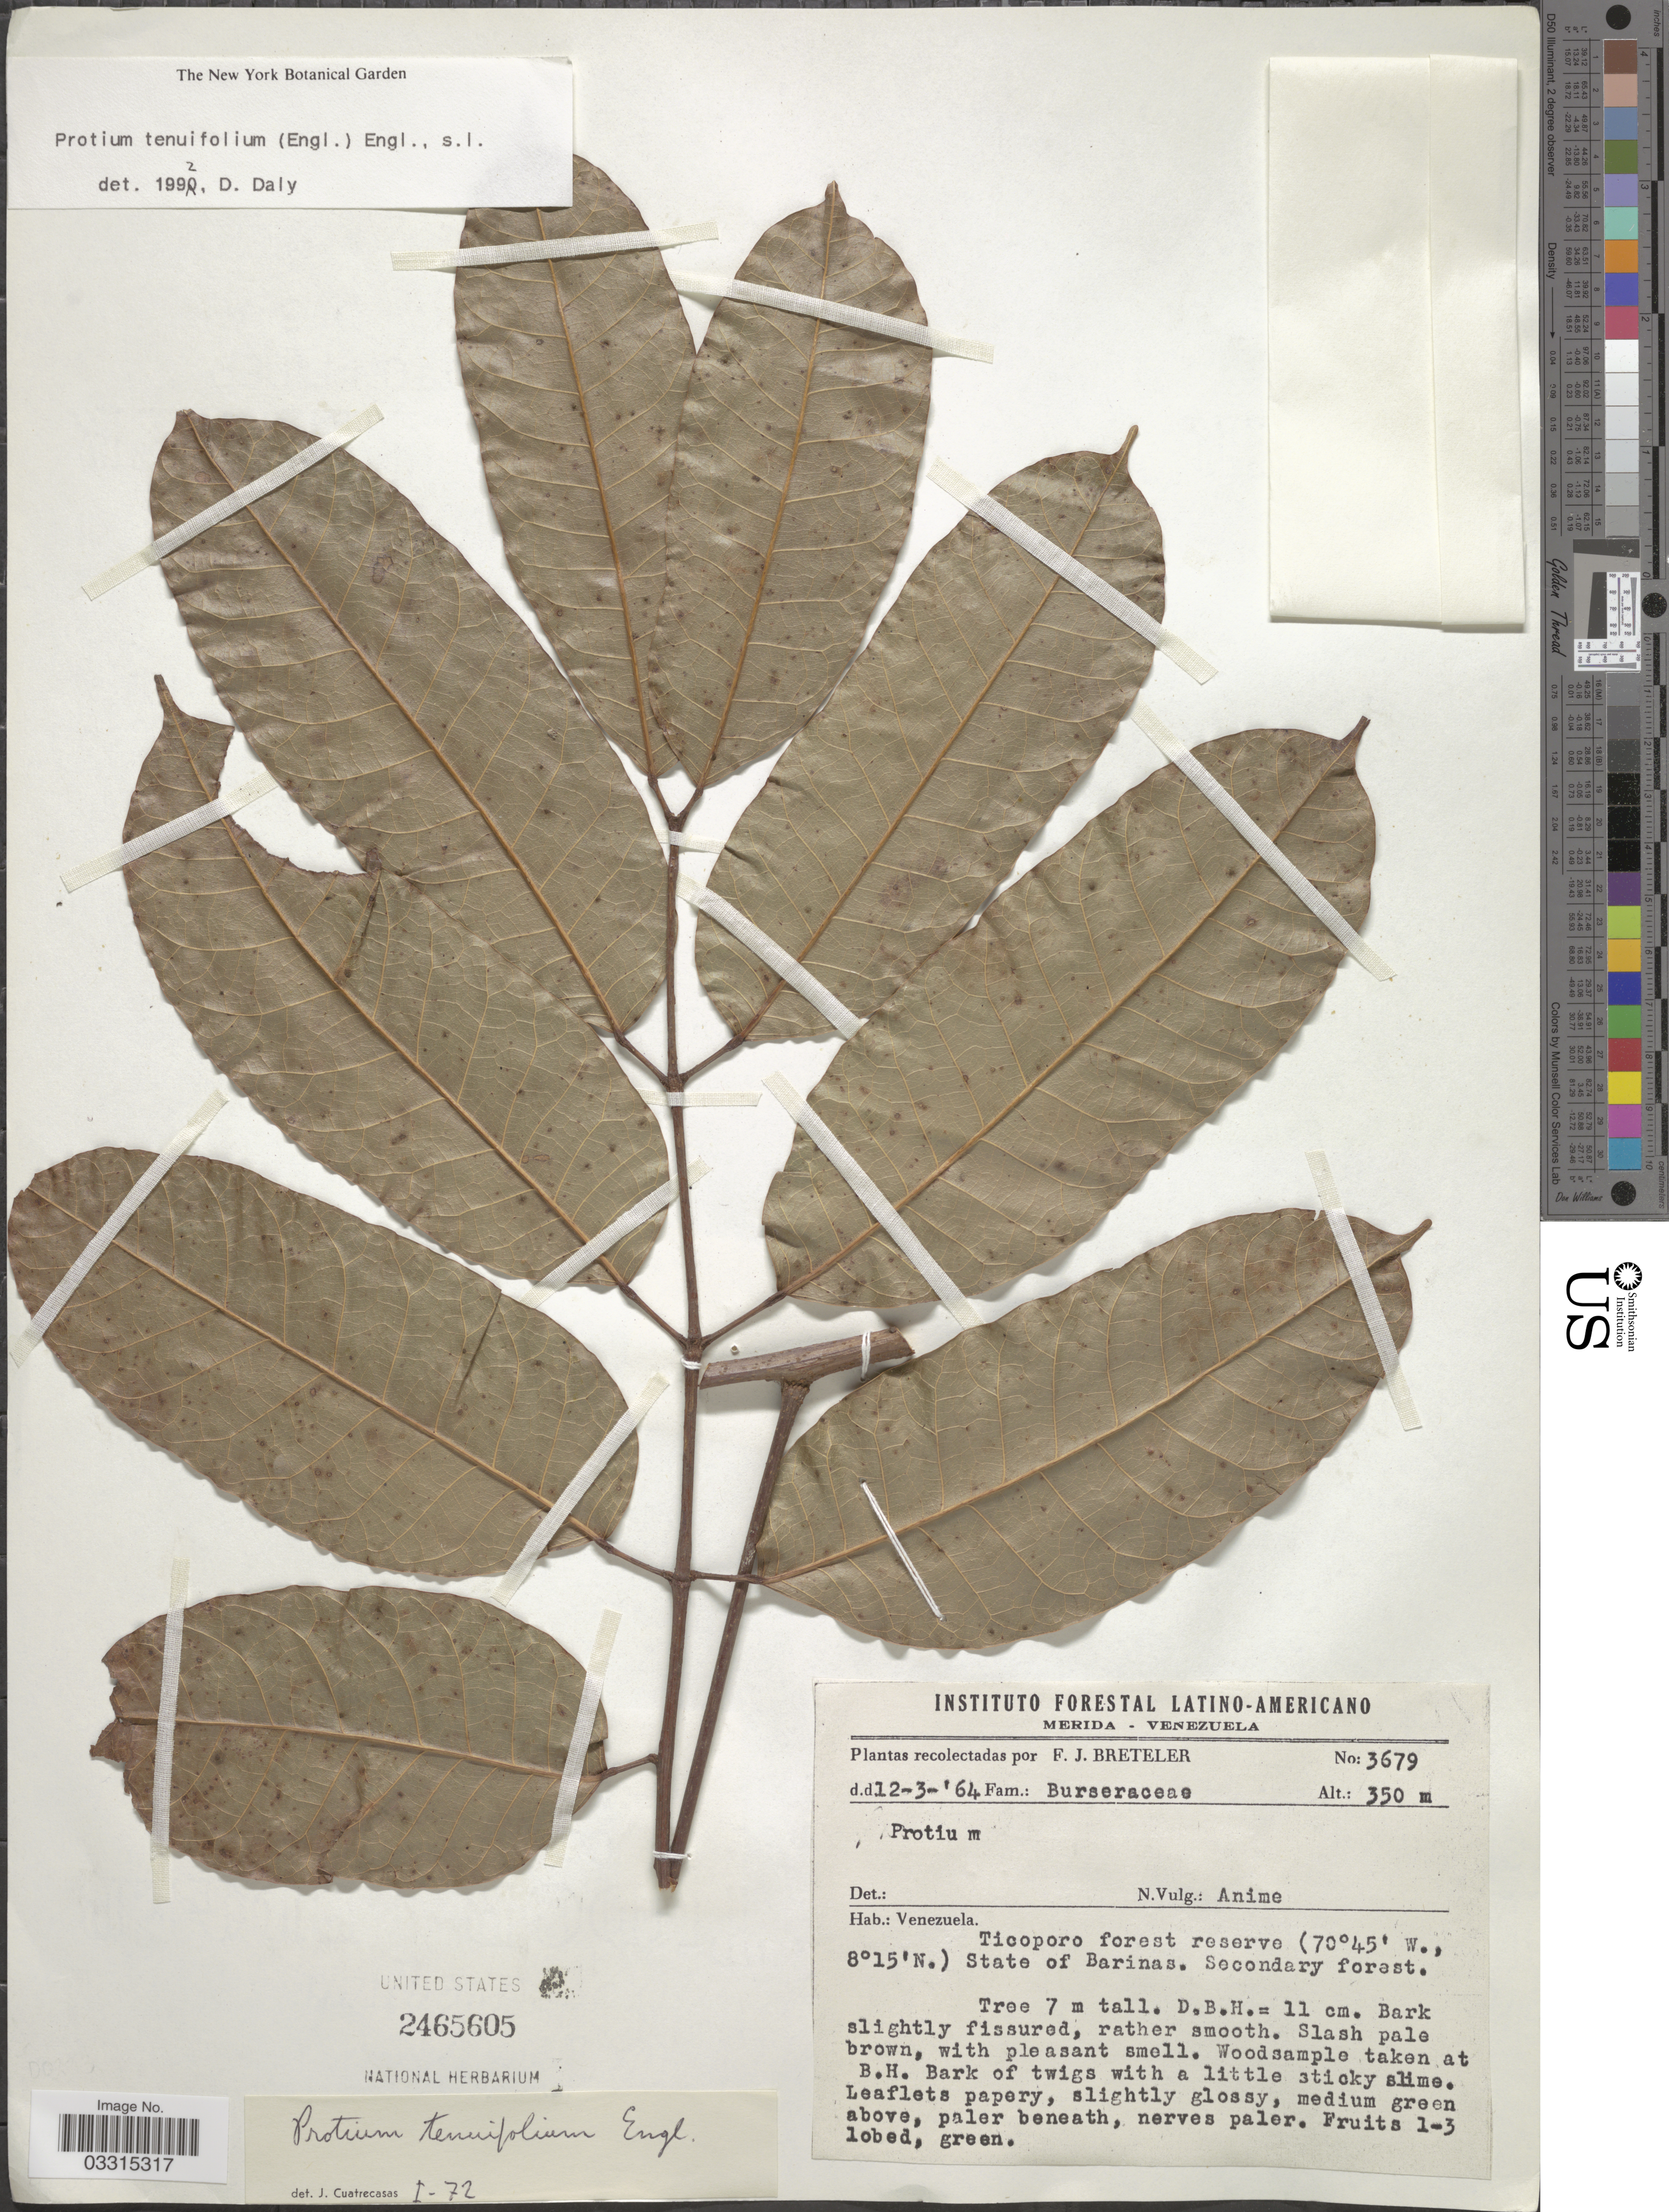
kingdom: Plantae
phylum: Tracheophyta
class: Magnoliopsida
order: Sapindales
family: Burseraceae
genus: Protium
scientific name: Protium tenuifolium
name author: (Engl.) Engl.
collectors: F. J. Breteler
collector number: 3679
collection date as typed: Transcribed d/m/y: 12/3/64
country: Venezuela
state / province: Barinas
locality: Ticoporo forest reserve. Secondary forest.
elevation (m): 350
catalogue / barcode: US 2465605